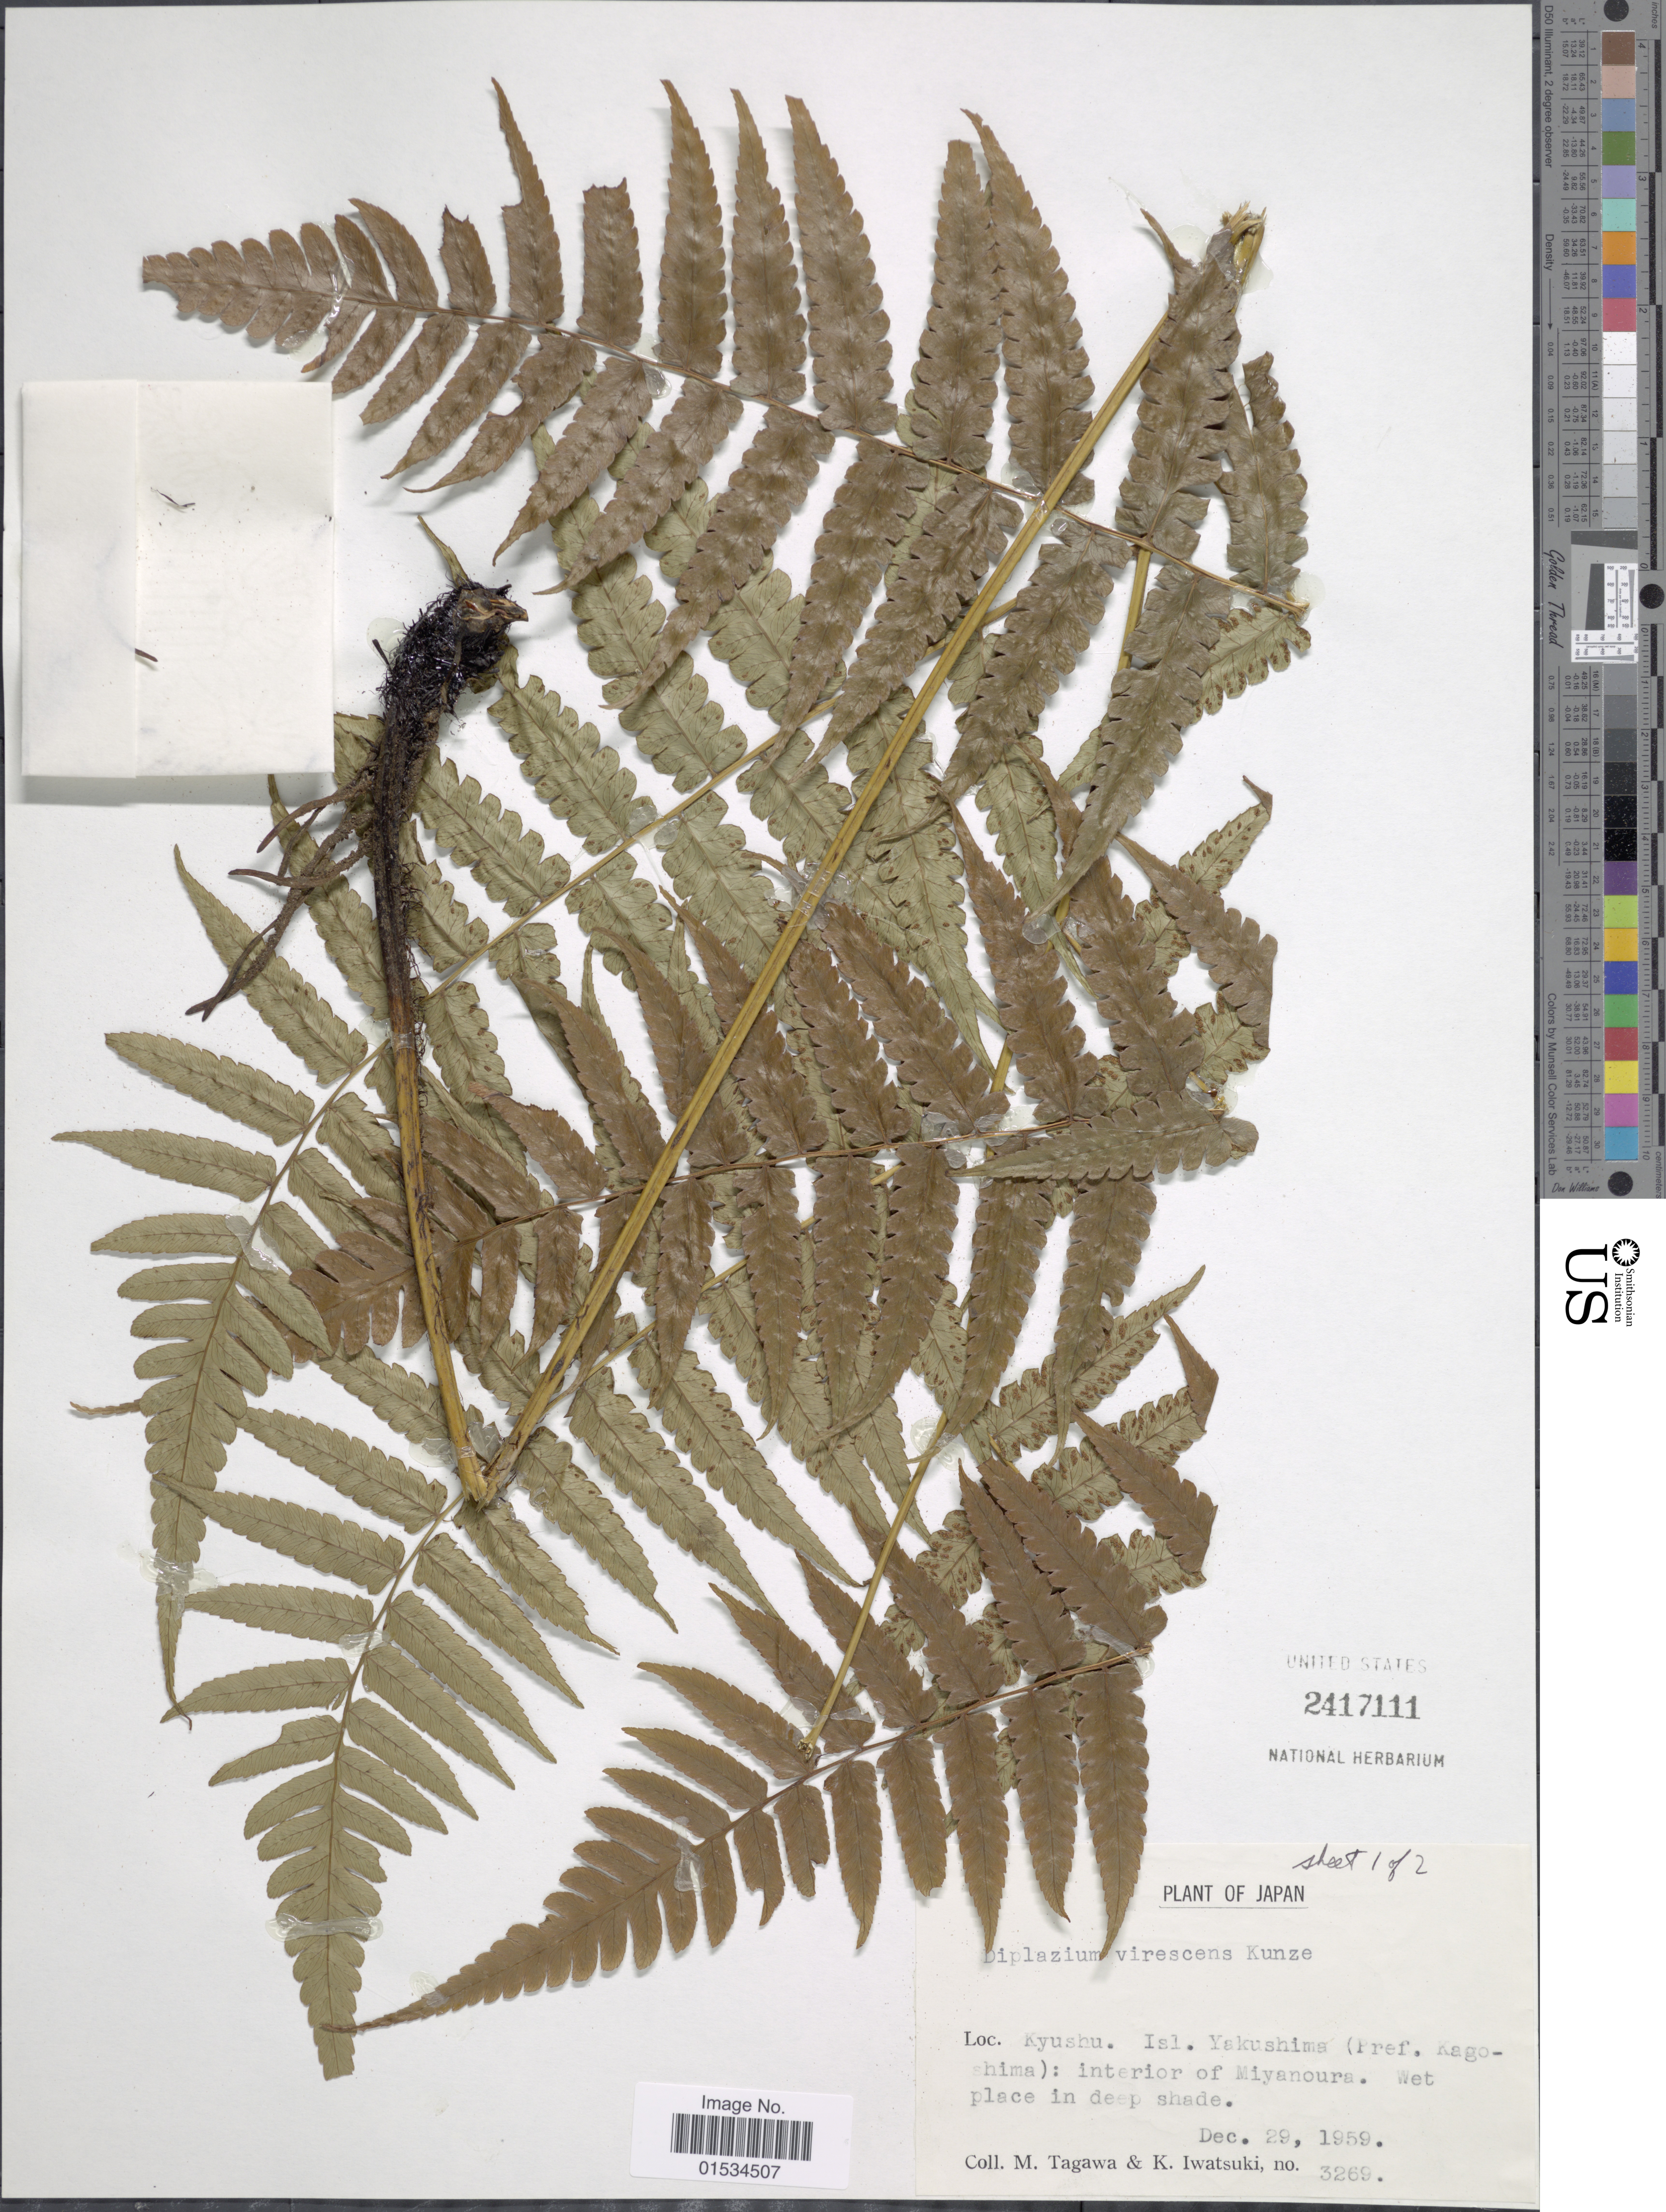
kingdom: Plantae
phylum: Tracheophyta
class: Polypodiopsida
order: Polypodiales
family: Athyriaceae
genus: Diplazium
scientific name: Diplazium virescens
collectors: M. Tagawa & K. Iwatsuki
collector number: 3269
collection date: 1959-12-29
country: Japan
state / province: Kagosima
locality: Kyushu. Isl. Yakushima, Interior of Miyanoura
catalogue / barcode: US 2417111